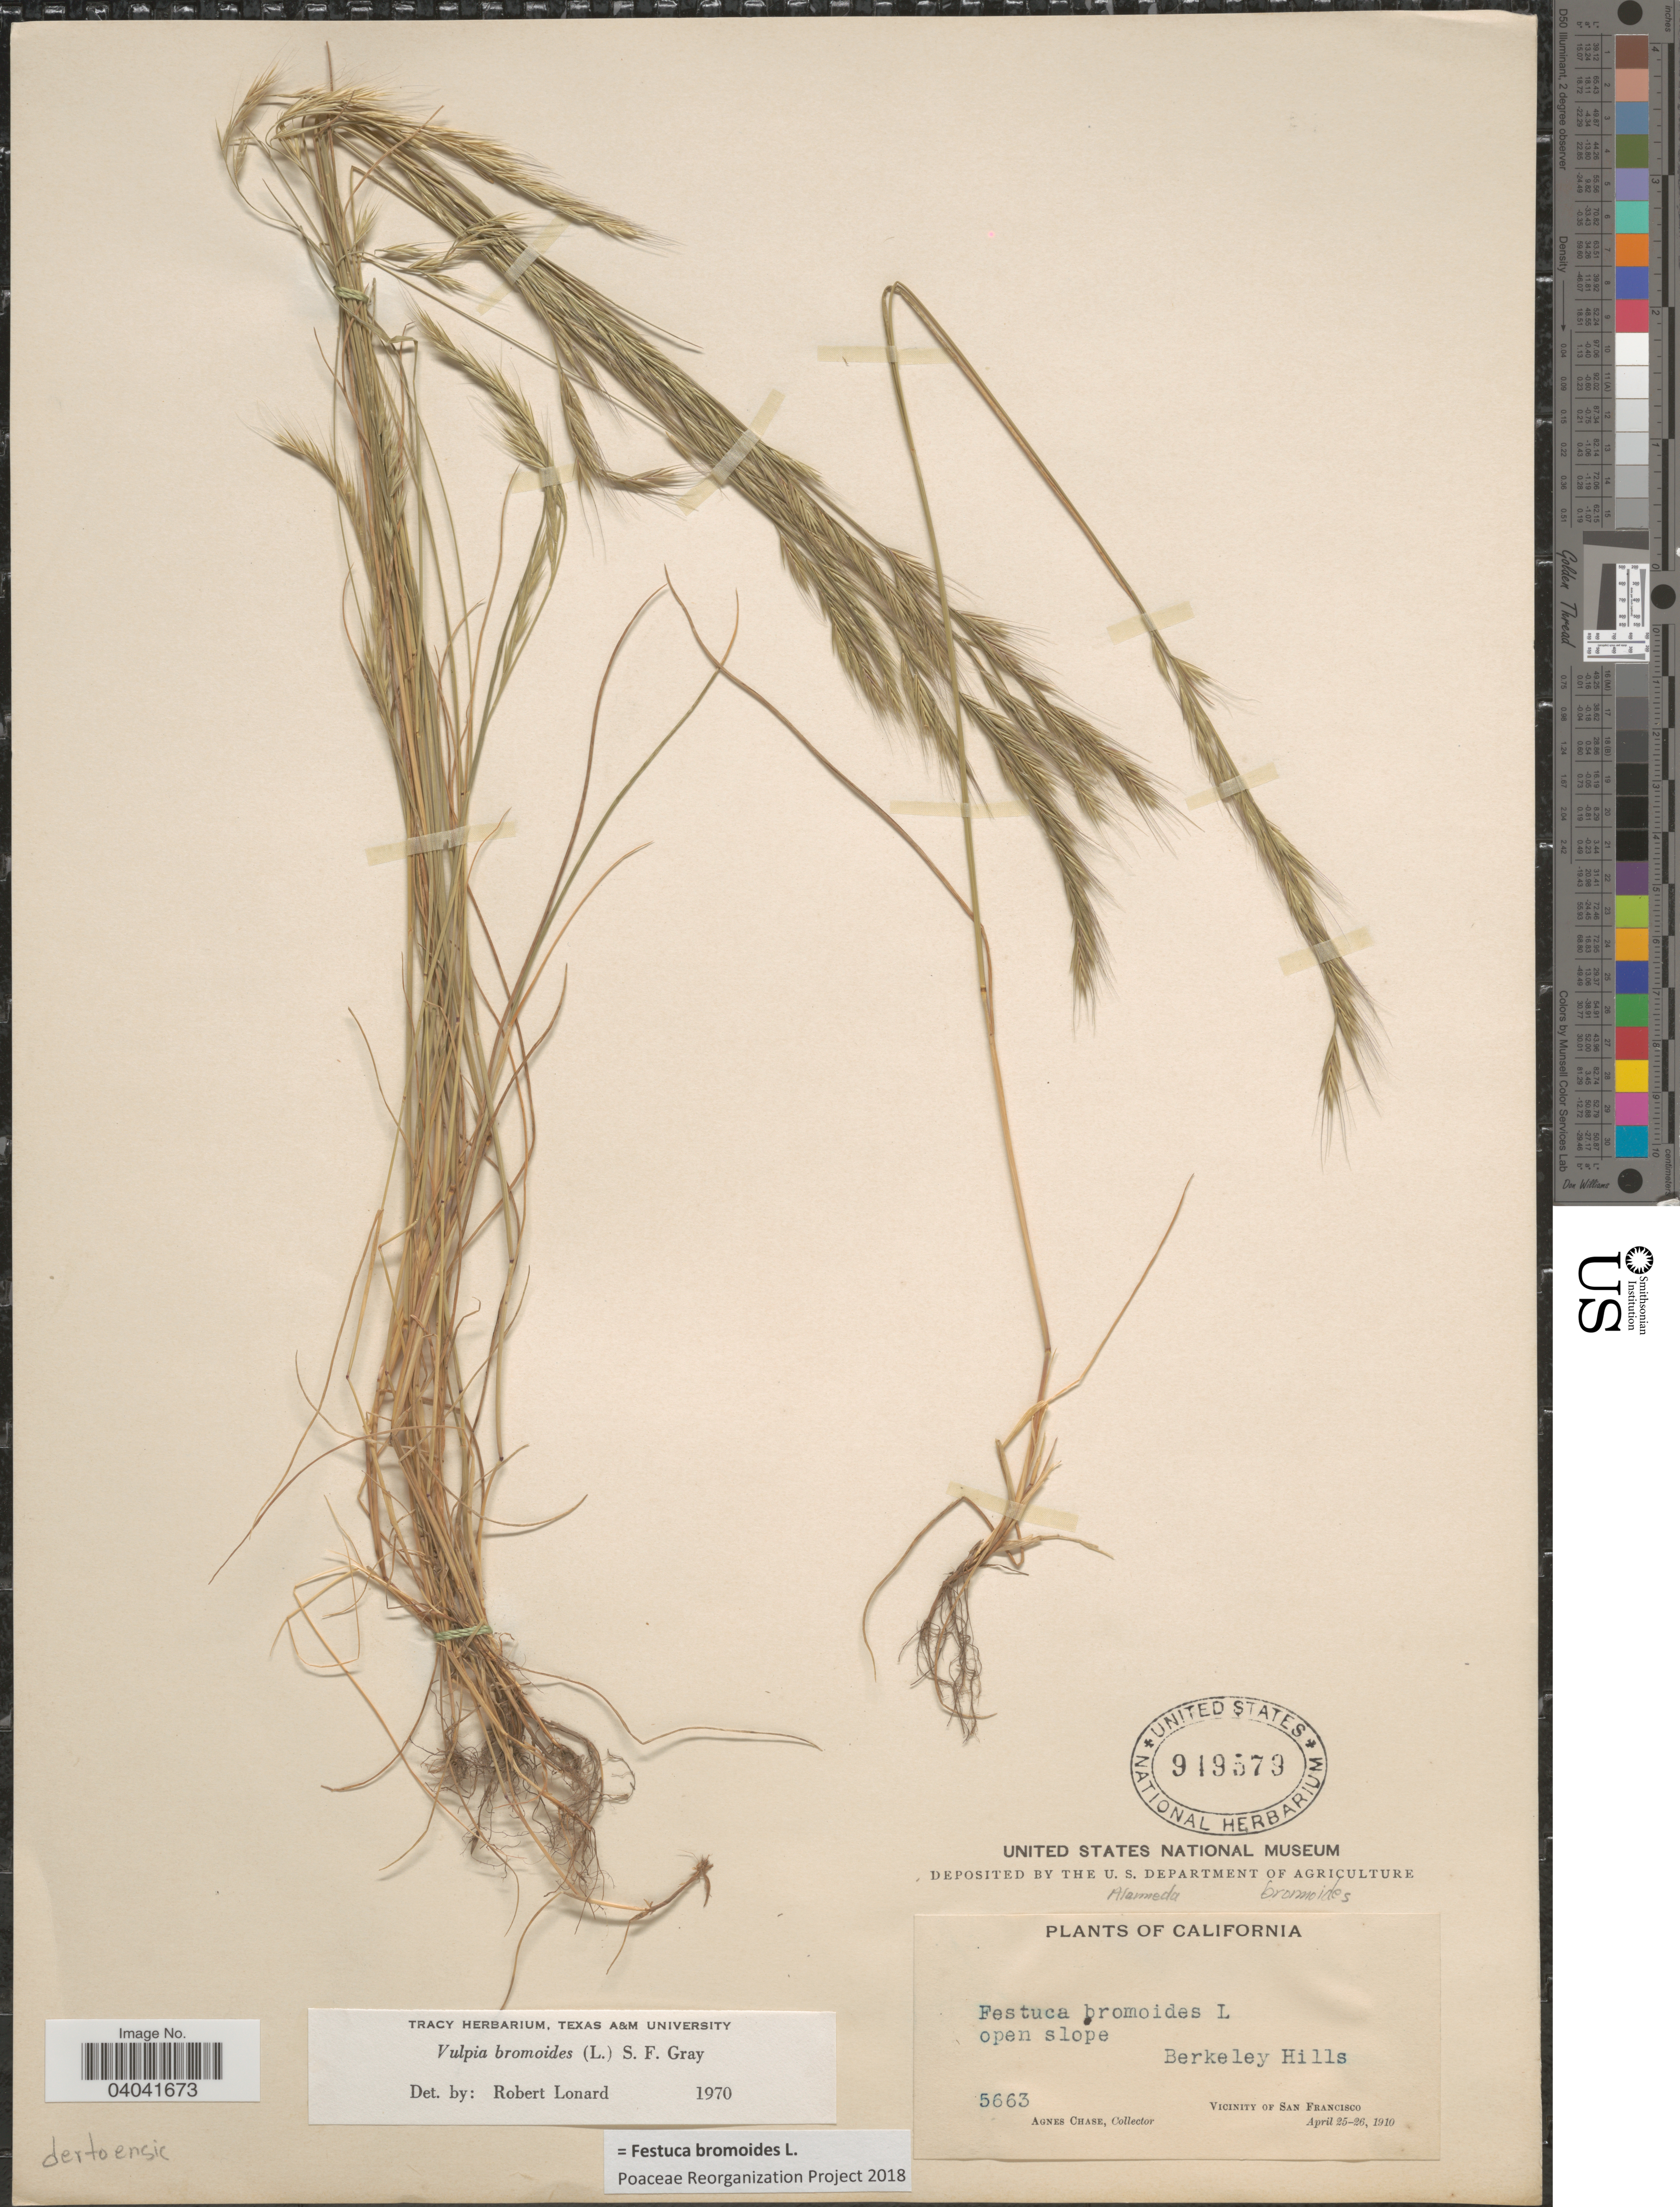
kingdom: Plantae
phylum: Tracheophyta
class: Liliopsida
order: Poales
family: Poaceae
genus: Festuca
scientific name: Festuca bromoides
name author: L.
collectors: A. Chase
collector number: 5663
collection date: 1910-04-25/1910-04-26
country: United States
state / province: California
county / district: San Francisco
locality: Alameda. Berkeley Hills. Vicinity of San Francisco.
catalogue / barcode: US 949579